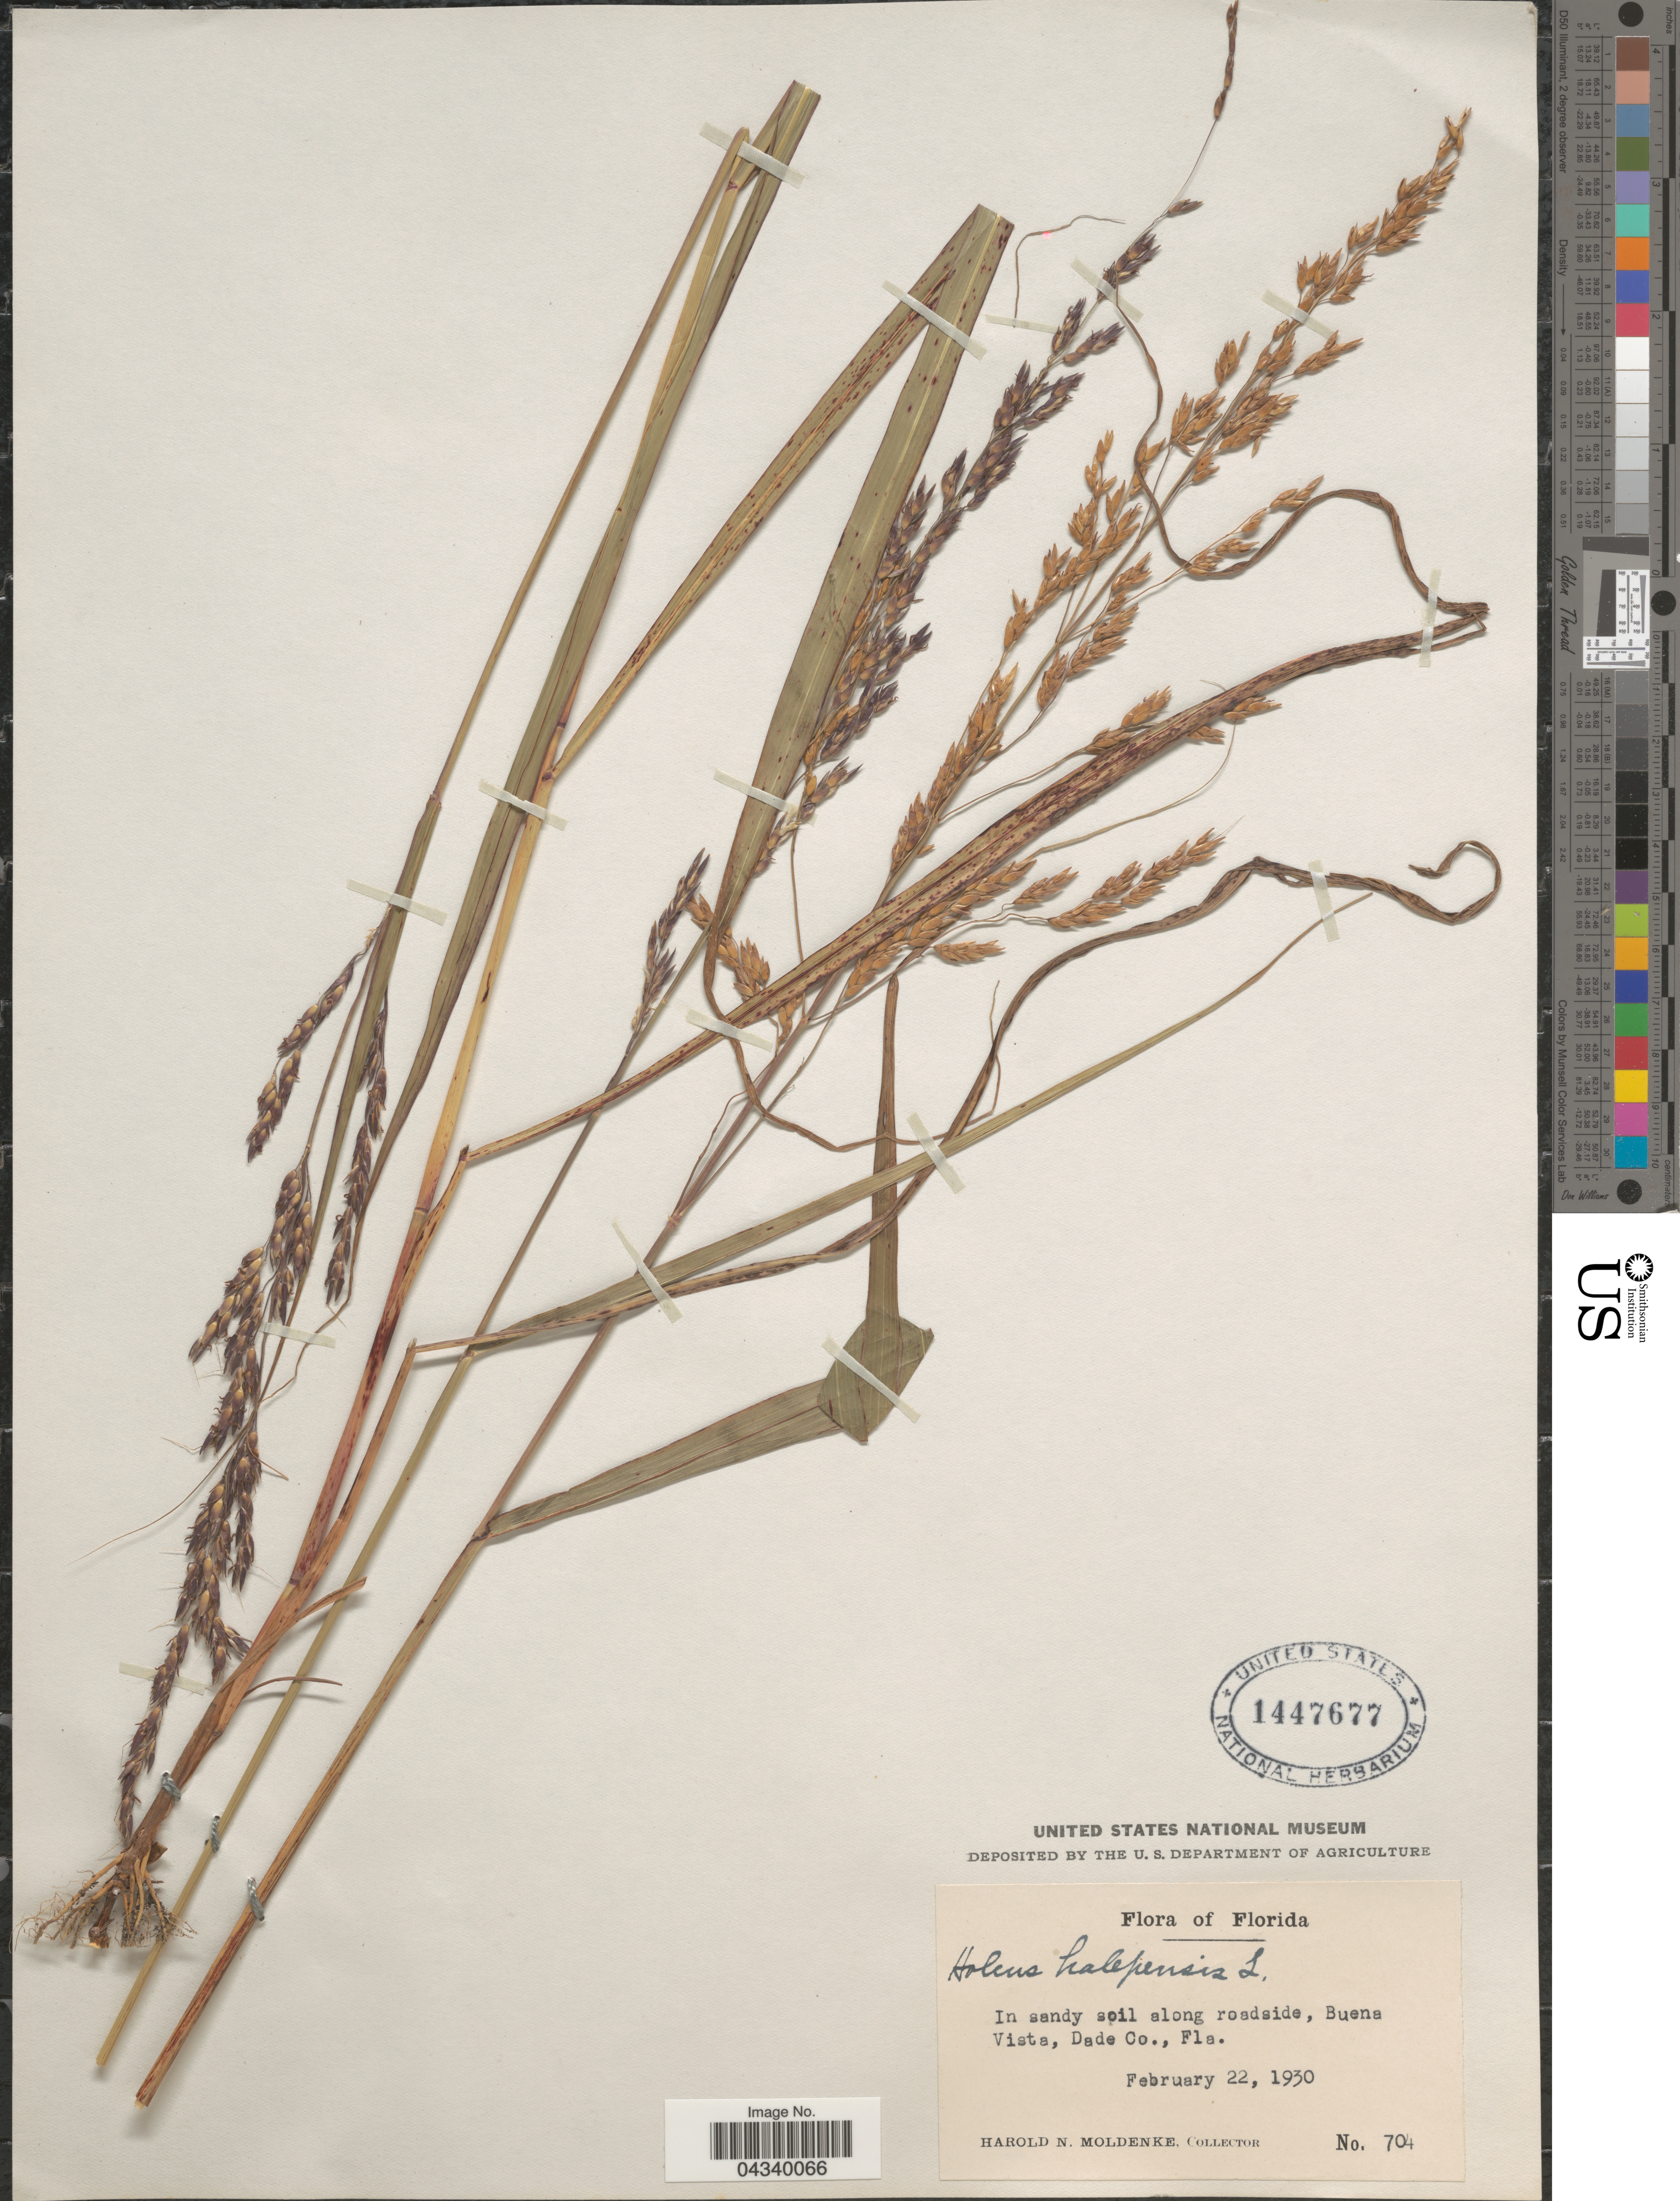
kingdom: Plantae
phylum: Tracheophyta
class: Liliopsida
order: Poales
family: Poaceae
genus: Sorghum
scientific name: Sorghum halepense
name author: (L.) Pers.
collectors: H. N. Moldenke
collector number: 704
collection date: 1930-02-22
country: United States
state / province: Florida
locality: In sandy soil along roadside, Buena Vista, Dade Co.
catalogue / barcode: US 1447677